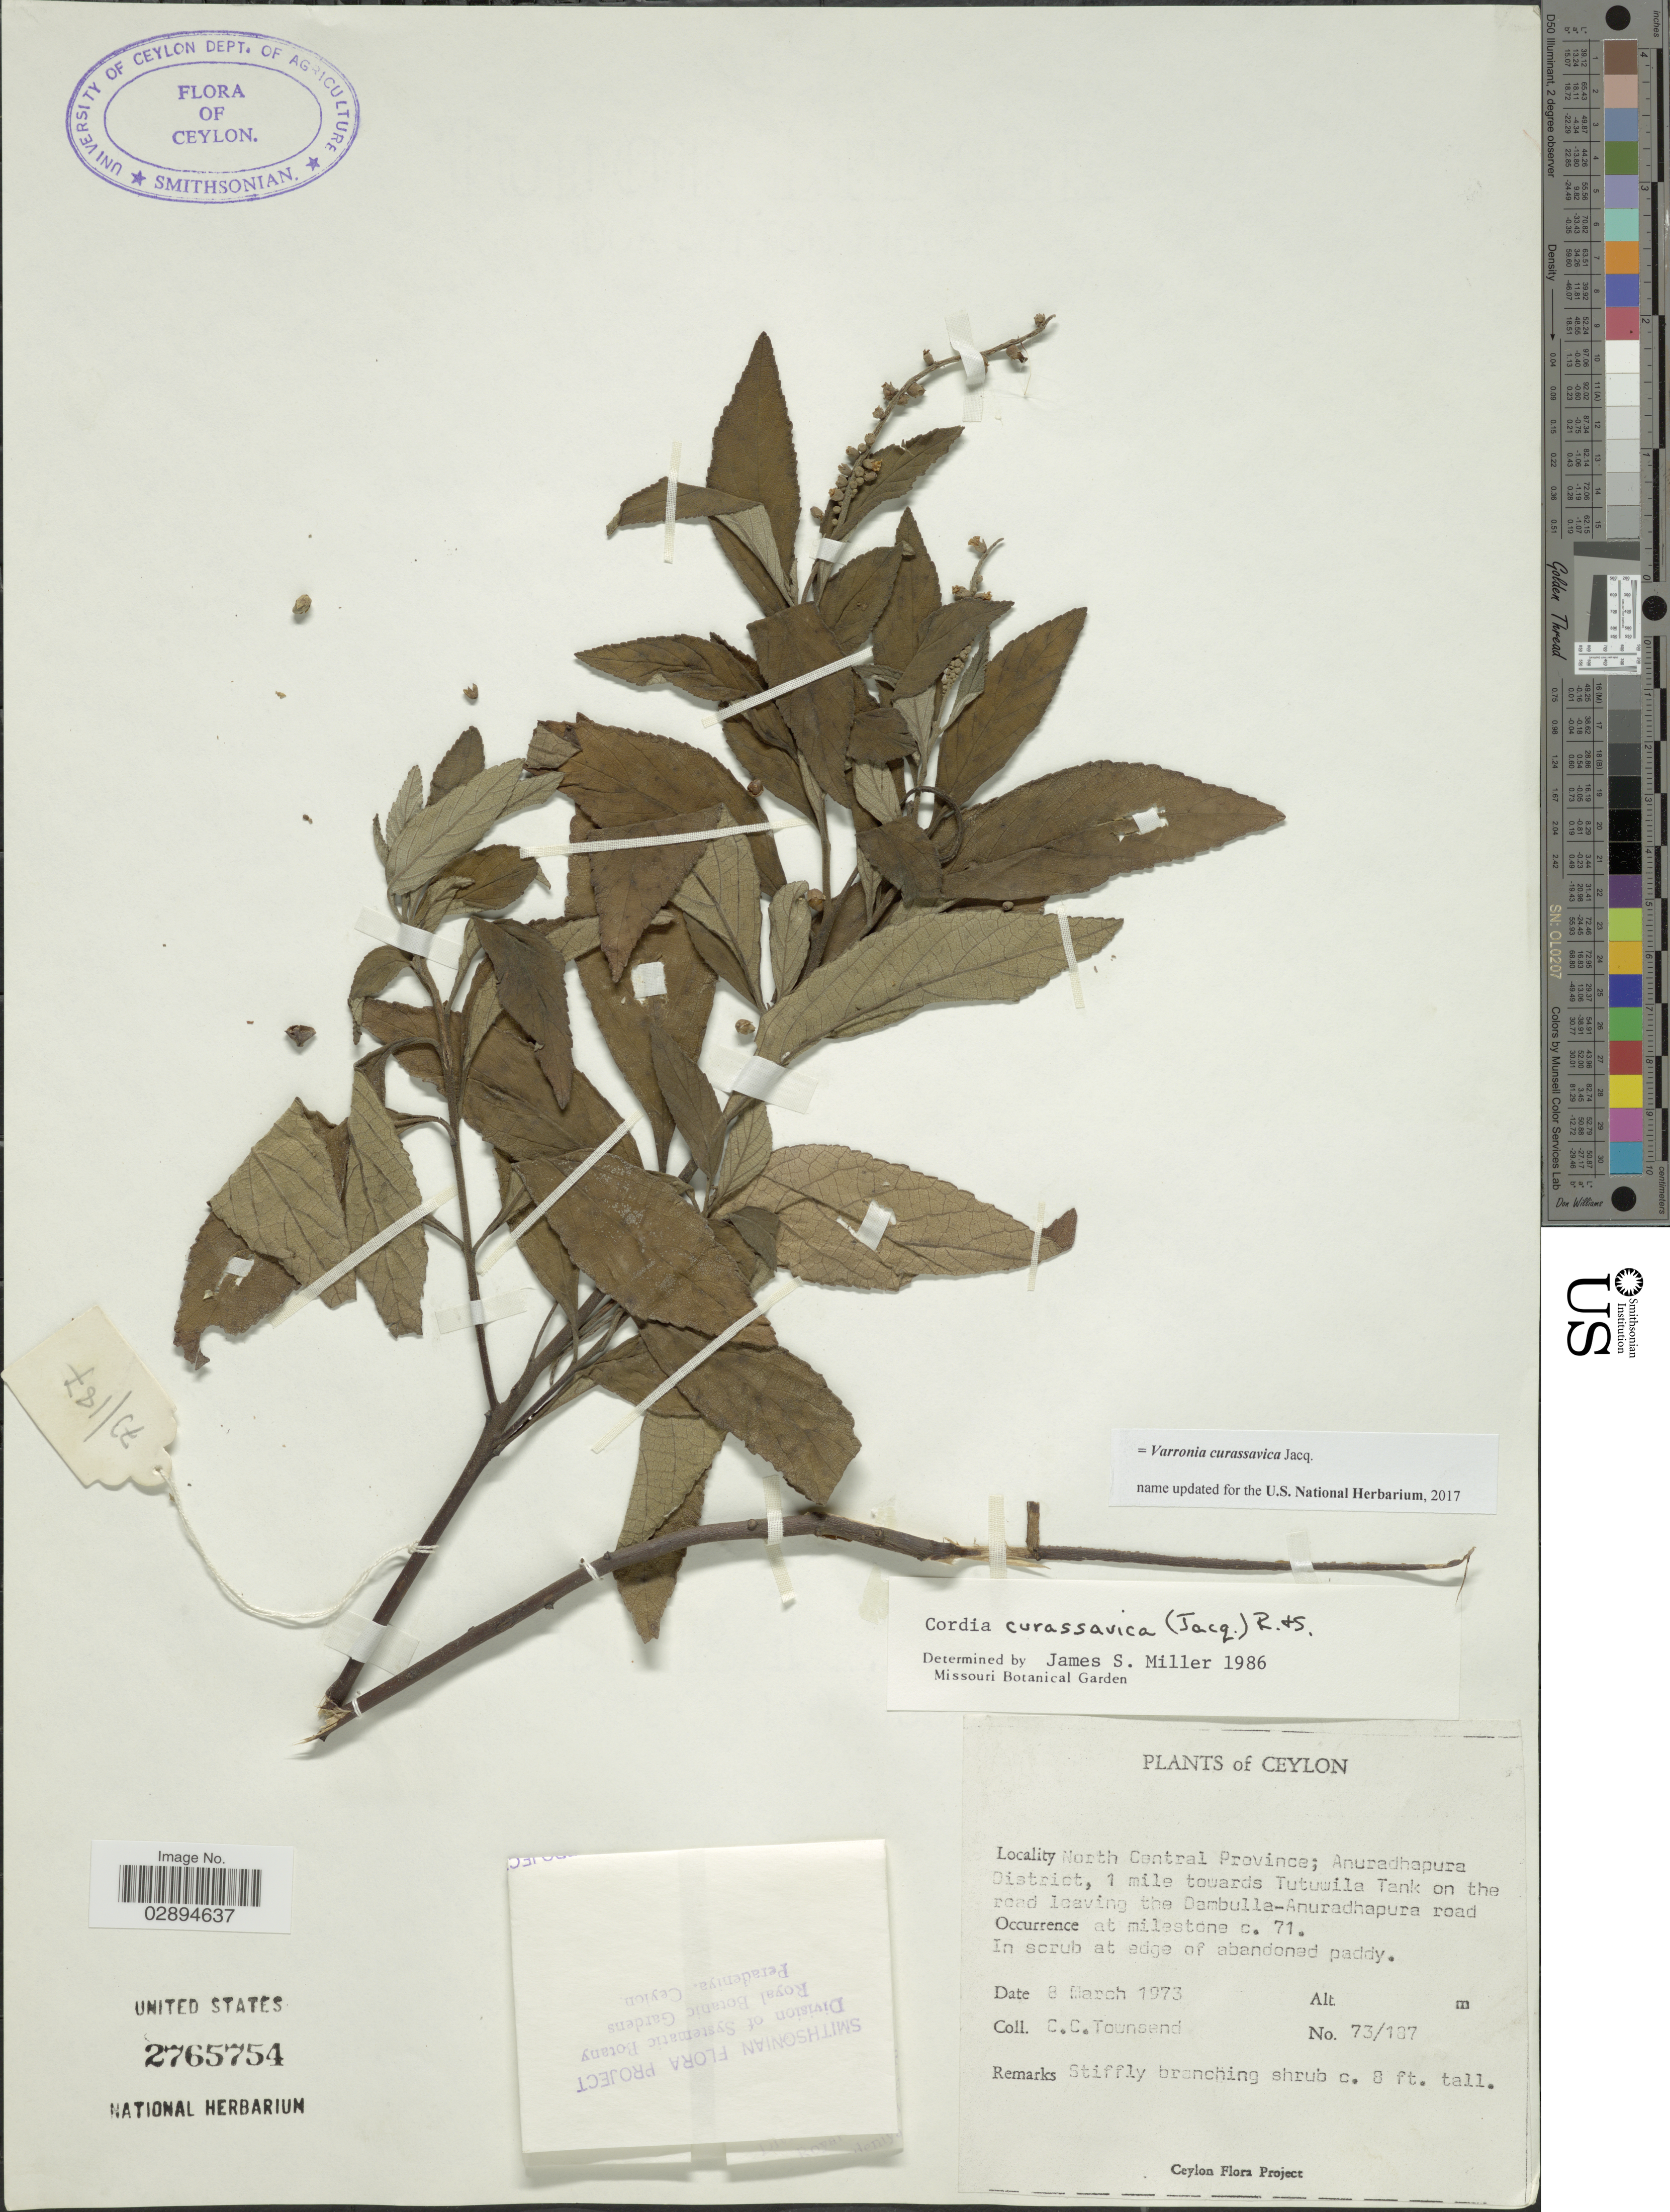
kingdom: Plantae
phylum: Tracheophyta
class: Magnoliopsida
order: Boraginales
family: Cordiaceae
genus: Varronia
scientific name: Varronia curassavica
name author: Jacq.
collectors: C. C. Townsend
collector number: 73/187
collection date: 1973-03-08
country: Sri Lanka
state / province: North Central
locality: Ceylon. North Central Province. Anuradhapura District, 1 mile towards Tutuwila Tank on the road leaving the Dambulla-Anuradhapura road at milestone c. 71.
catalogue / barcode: US 2765754